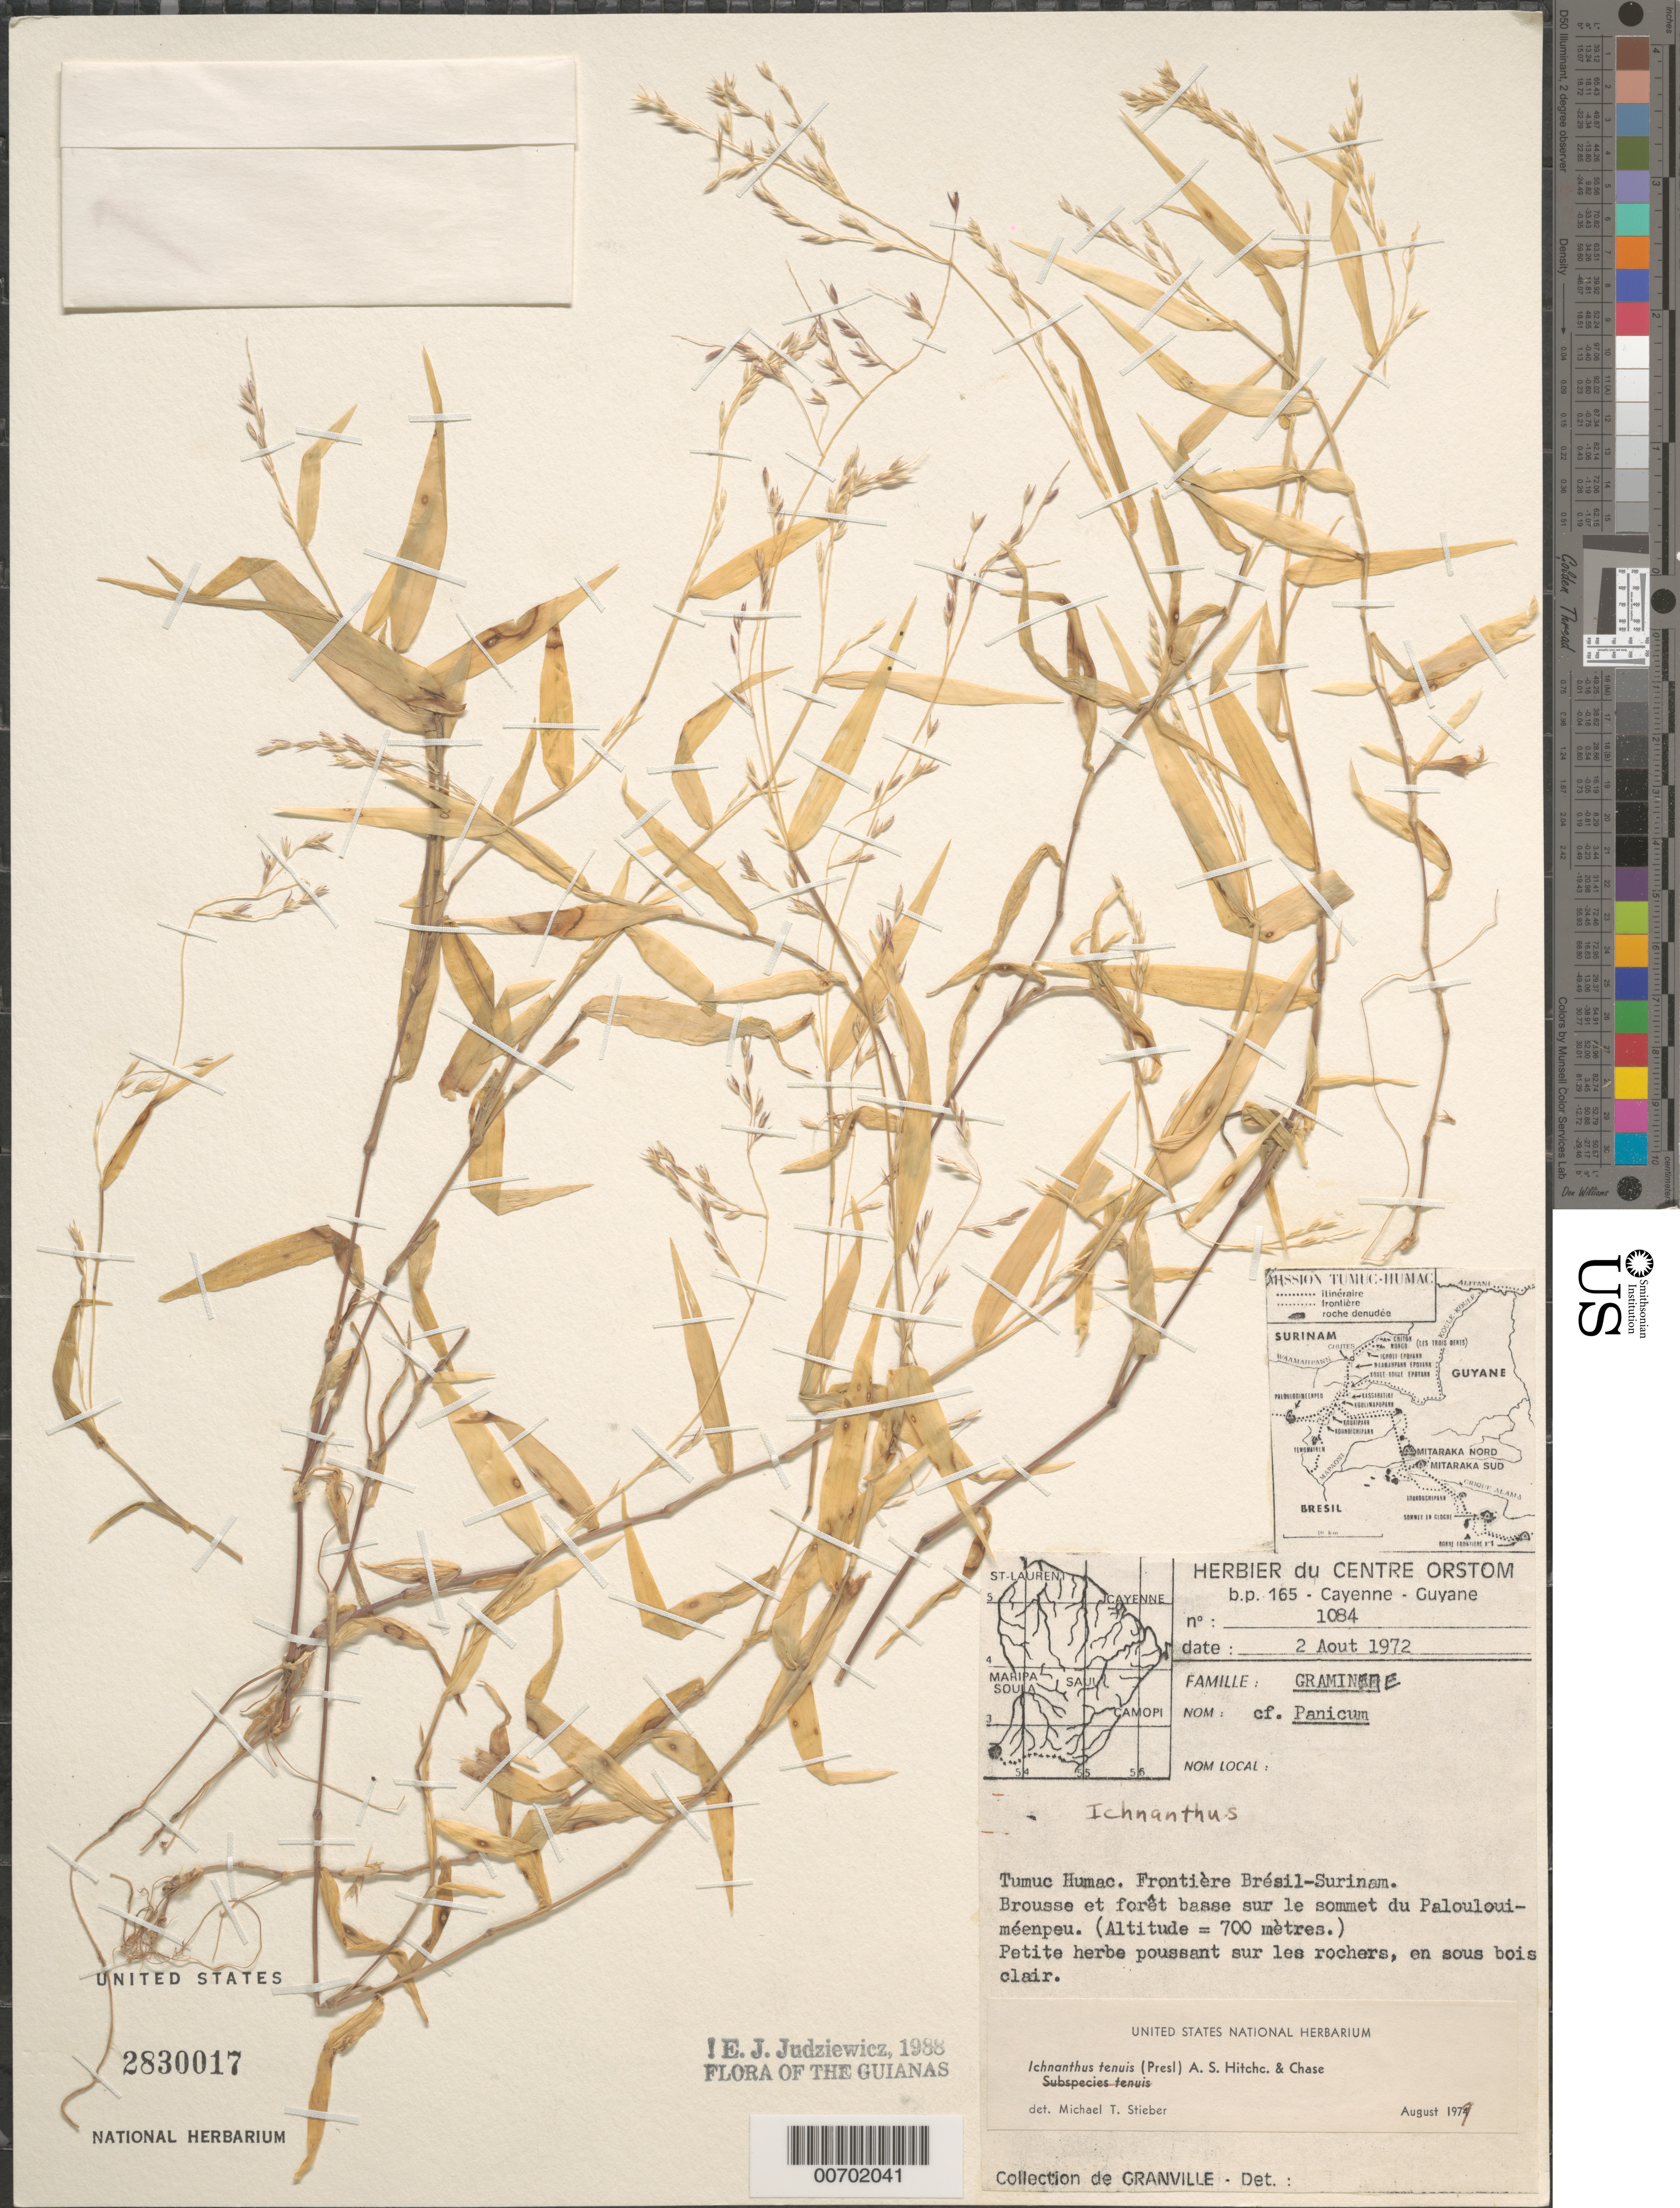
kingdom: Plantae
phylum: Tracheophyta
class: Liliopsida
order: Poales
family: Poaceae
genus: Ichnanthus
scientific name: Ichnanthus tenuis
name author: (J. Presl) Hitchc. & Chase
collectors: de Granville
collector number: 1084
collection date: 1972-08-02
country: French Guiana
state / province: Cayenne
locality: The Guianas. Tumuc Humac. Frontière Brésil-Surinam.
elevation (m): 700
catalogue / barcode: US 2830017